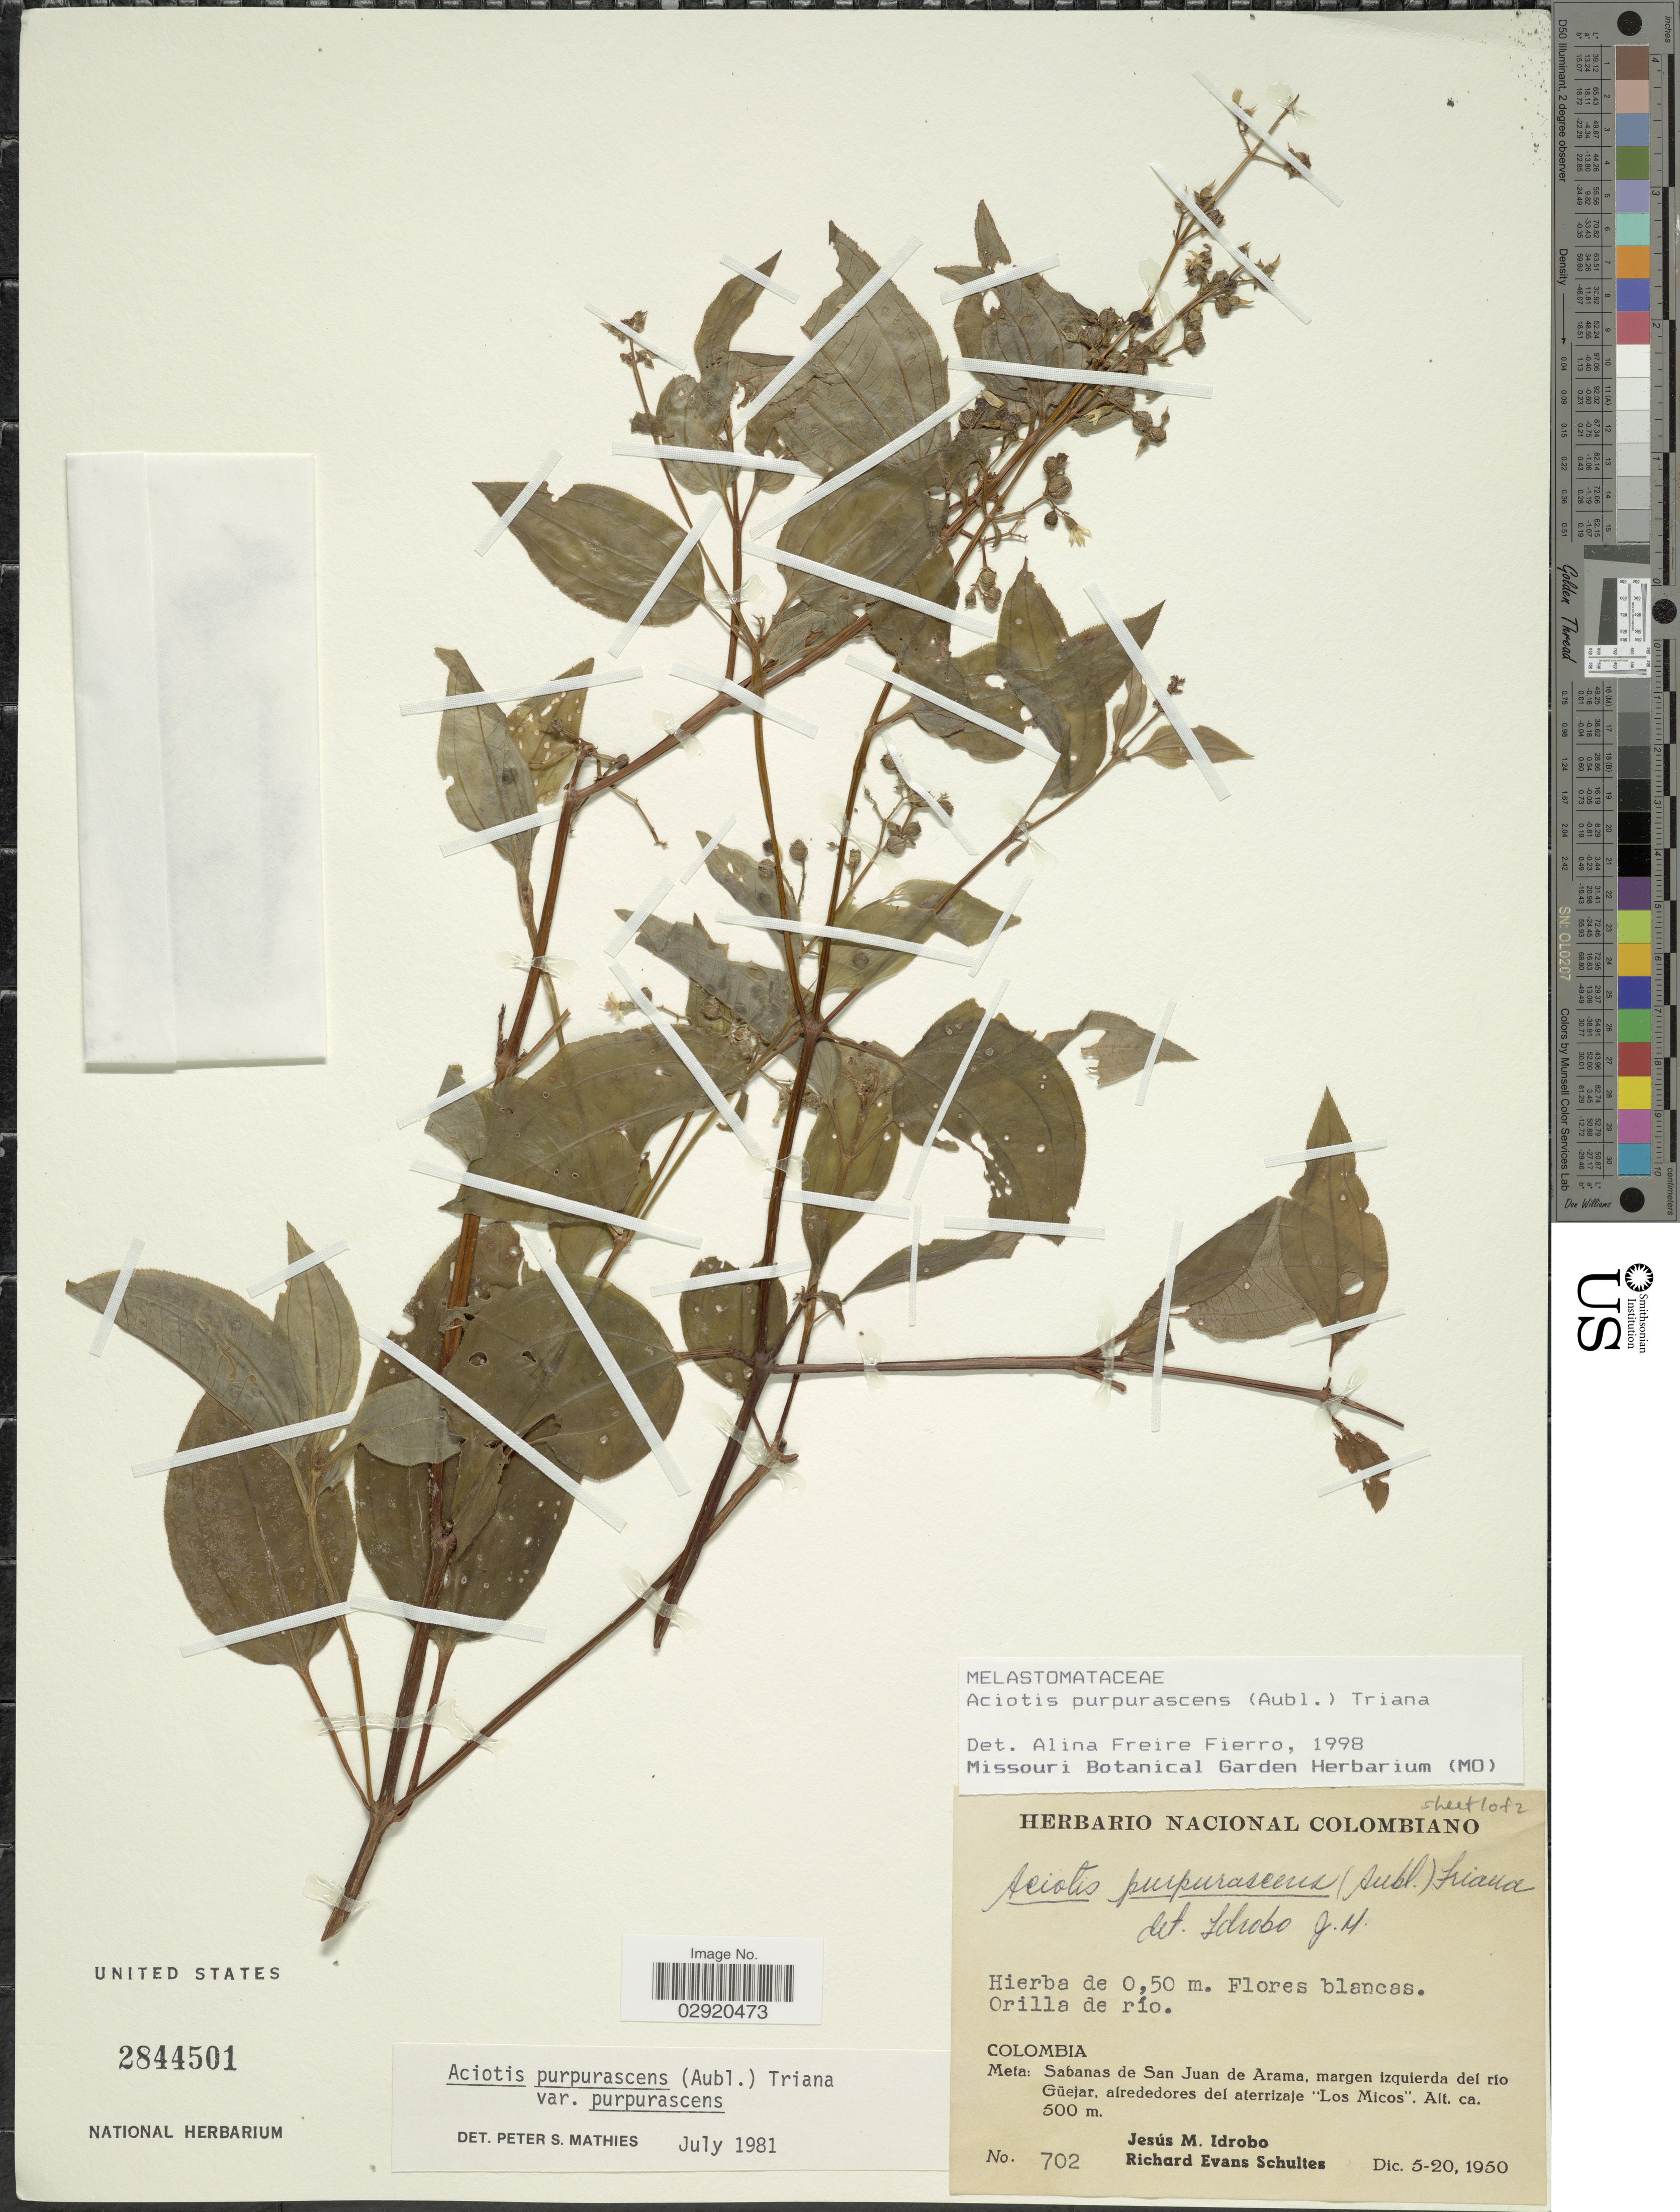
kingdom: Plantae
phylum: Tracheophyta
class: Magnoliopsida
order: Myrtales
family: Melastomataceae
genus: Aciotis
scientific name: Aciotis purpurascens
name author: (Aubl.) Triana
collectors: J. M. Idrobo & R. E. Schultes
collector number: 702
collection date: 1950-12-05/1950-12-20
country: Colombia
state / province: Meta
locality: Meta: Sabanas de San Juan de Arama, margen izquierda del río Güejar, alrededores del aterrizaje "Los Micos".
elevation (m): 500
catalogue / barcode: US 2844501